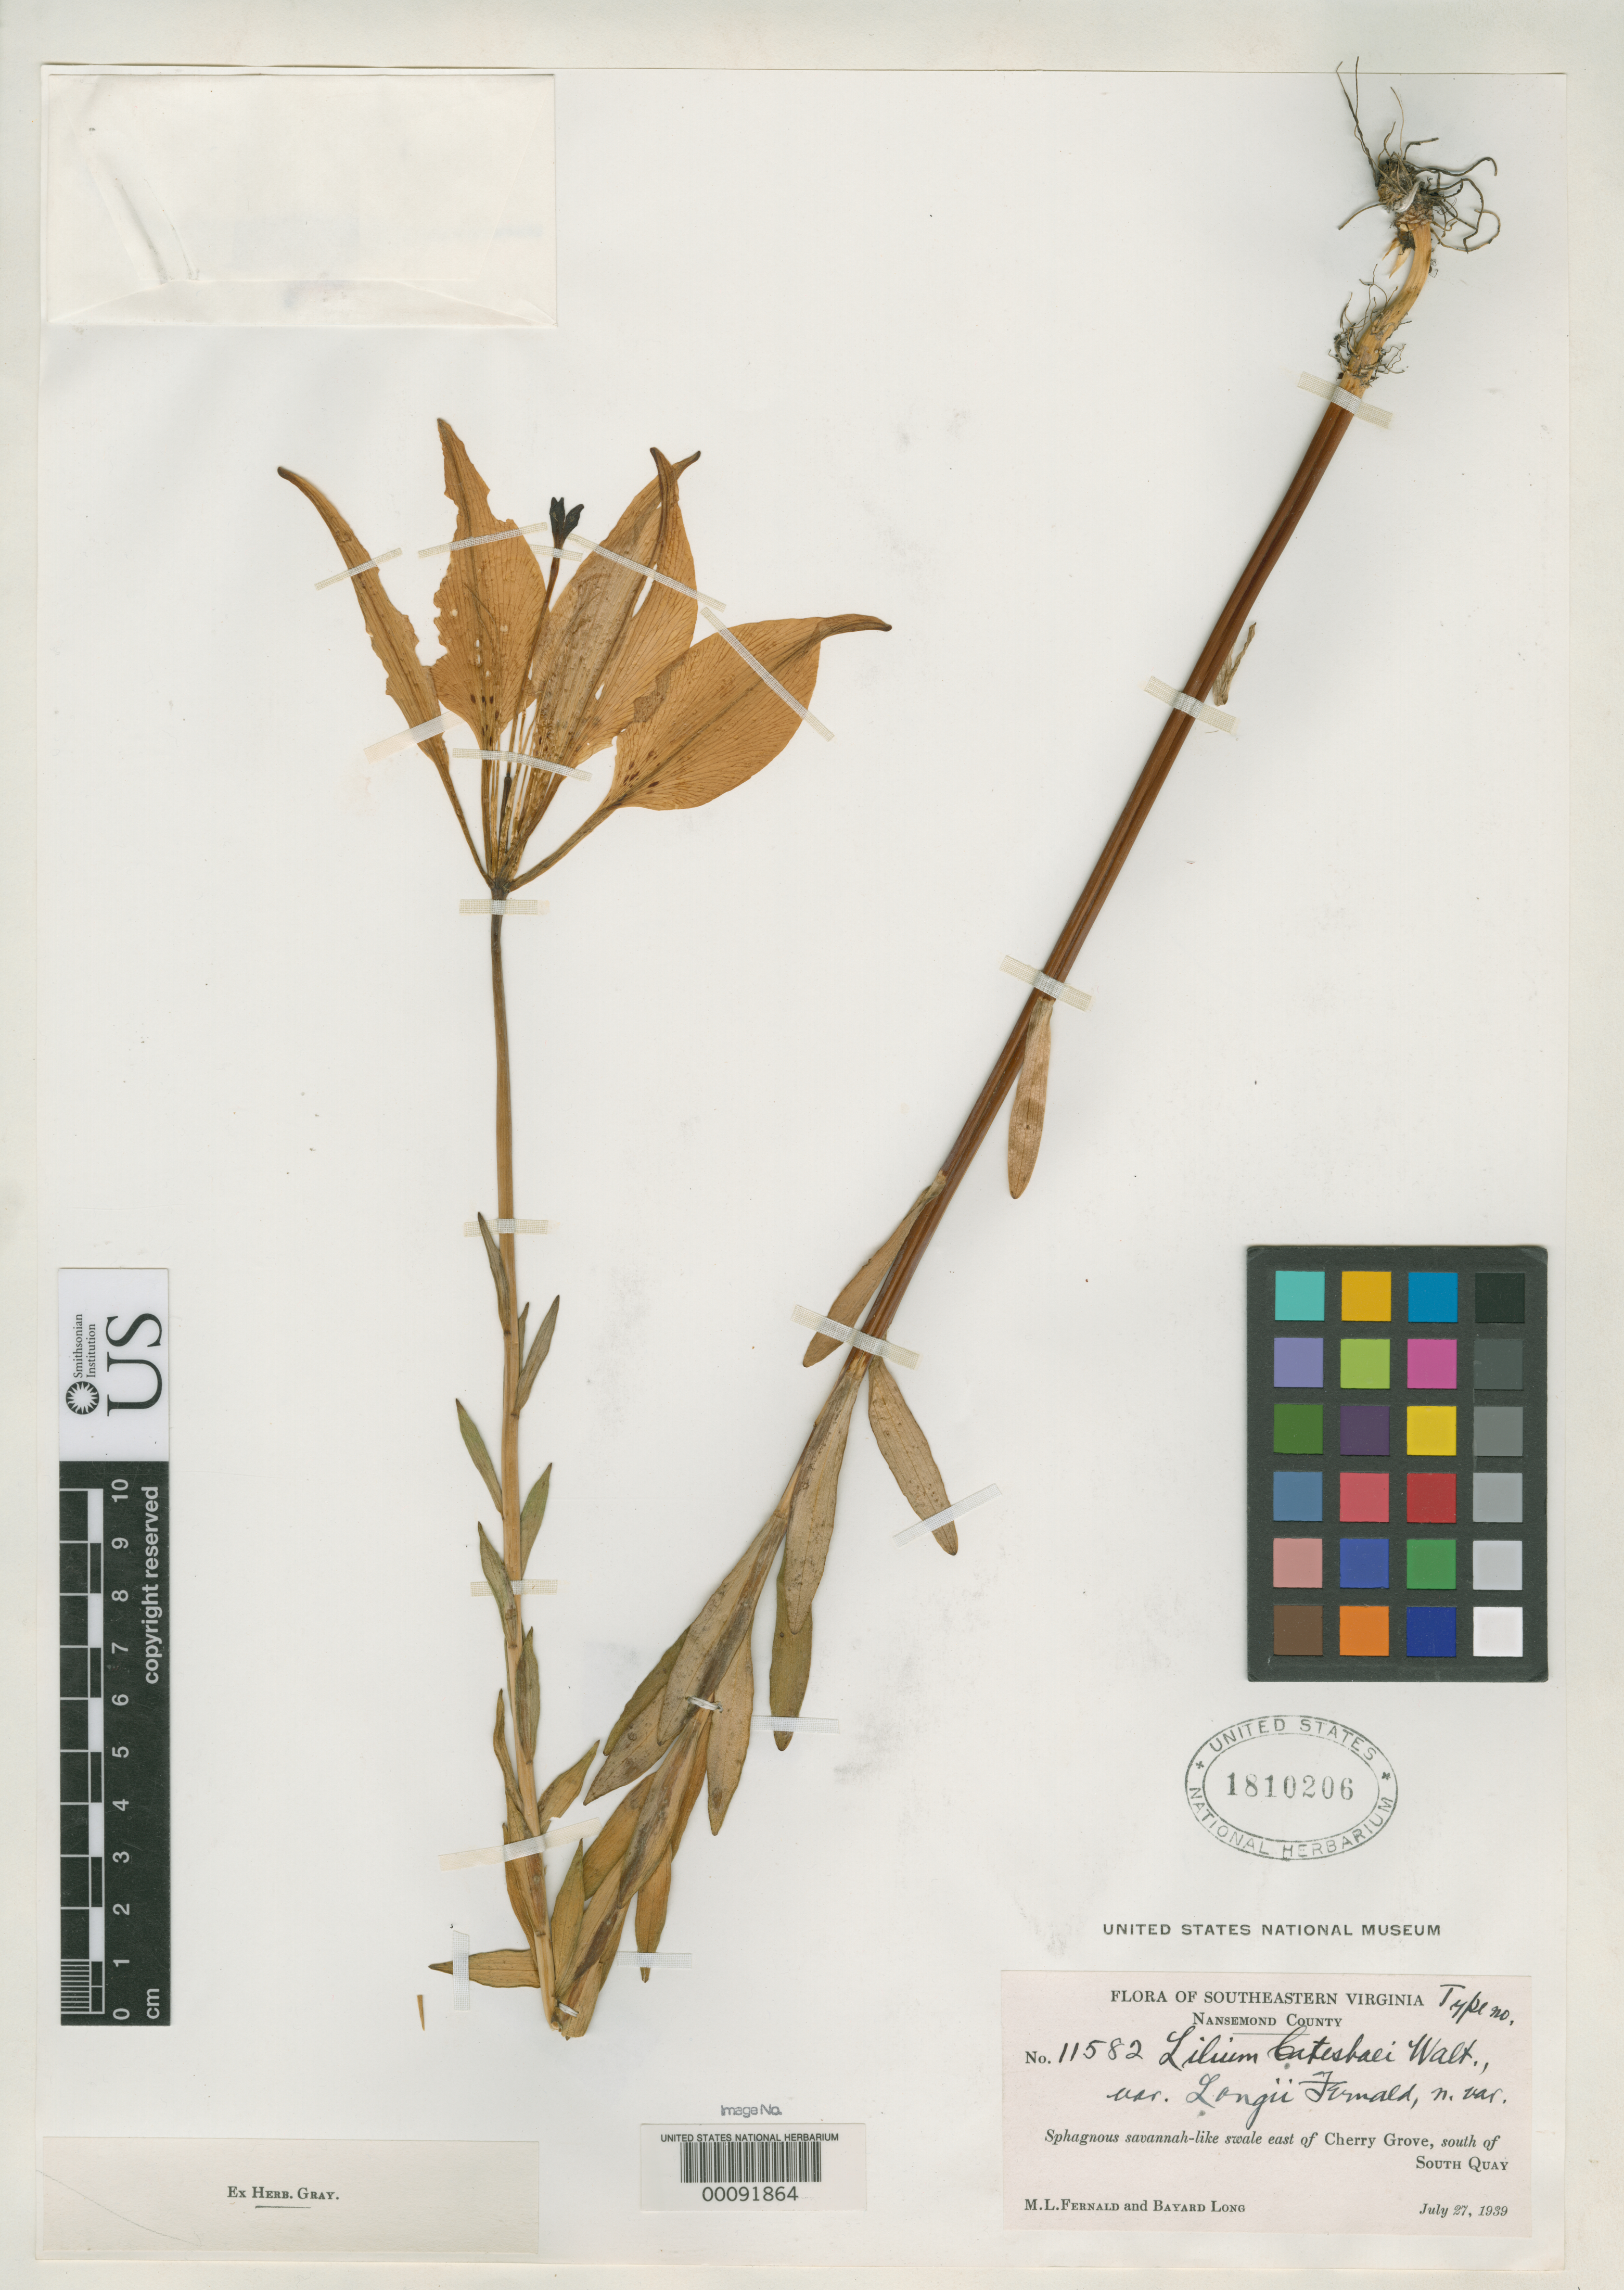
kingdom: Plantae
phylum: Tracheophyta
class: Liliopsida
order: Liliales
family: Liliaceae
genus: Lilium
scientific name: Lilium catesbaei var. longii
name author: Fernald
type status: Isotype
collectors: M. L. Fernald & B. H. Long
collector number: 11582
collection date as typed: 27 Jul 1939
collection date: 1939-07-27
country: United States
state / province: Virginia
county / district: City of Suffolk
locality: E of Cherry Grove, S of South Quay. Nansemond Co. (= historic county name).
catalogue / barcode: US 1810206